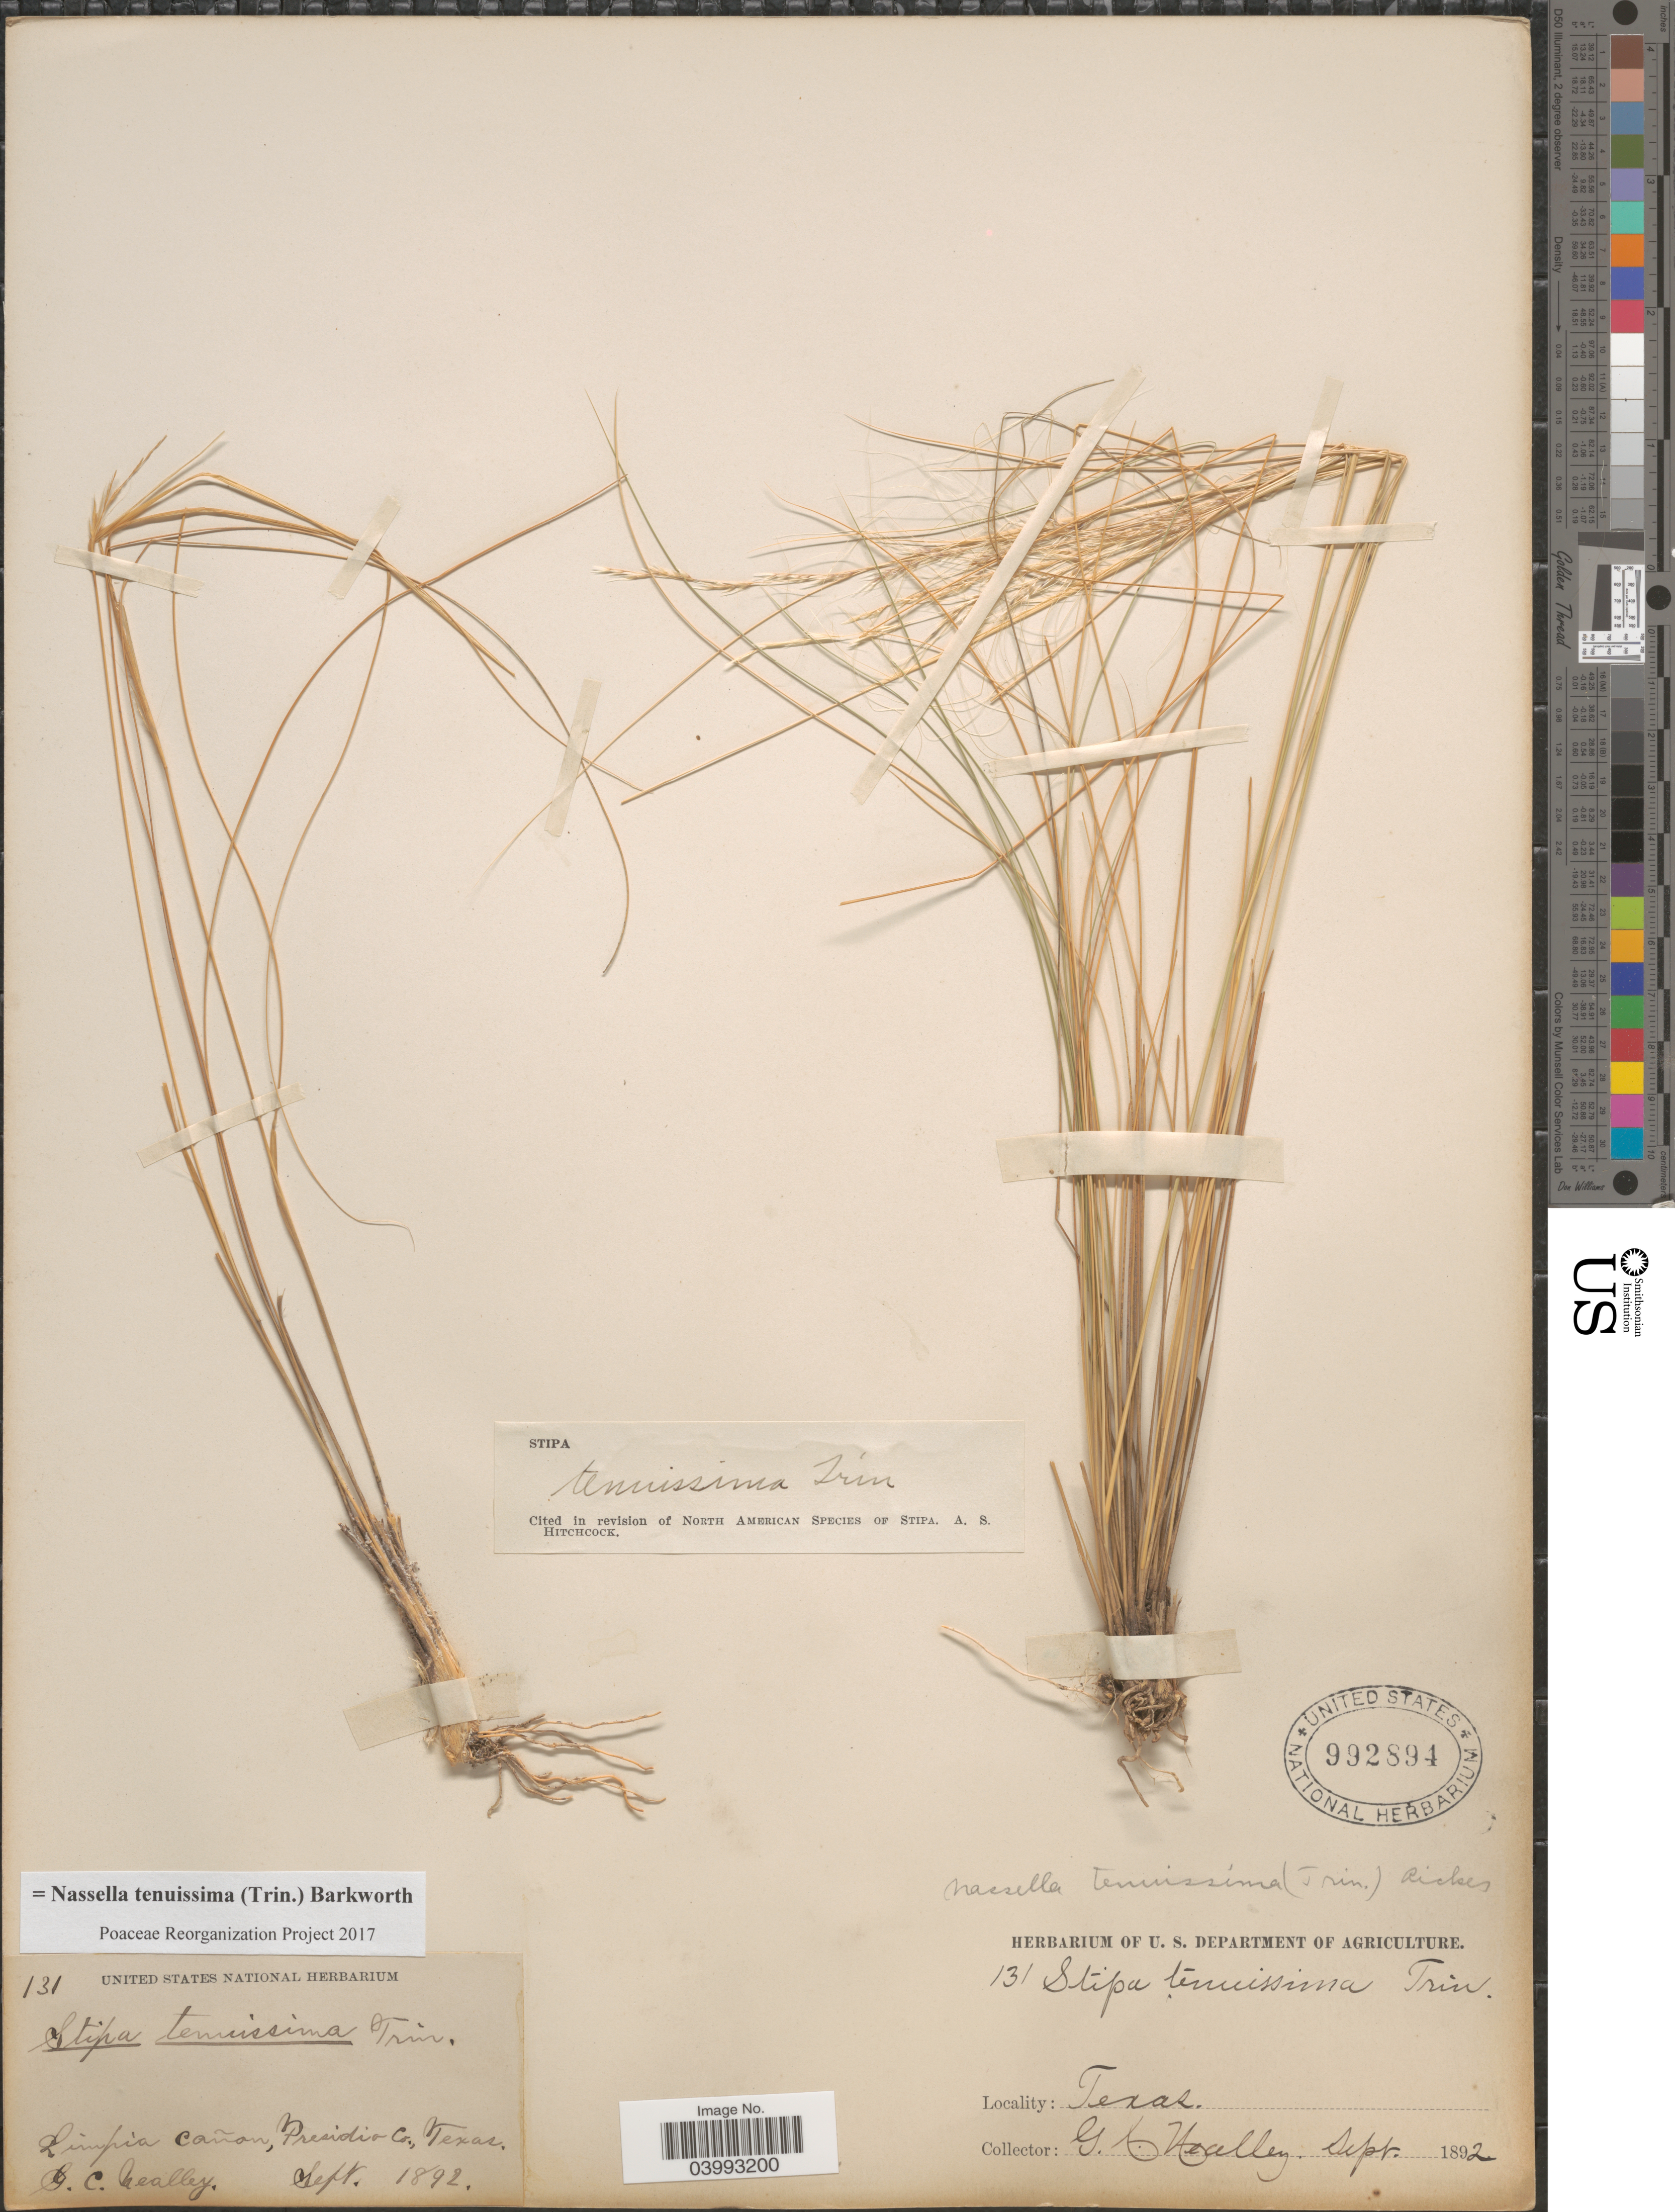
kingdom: Plantae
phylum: Tracheophyta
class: Liliopsida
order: Poales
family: Poaceae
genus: Nassella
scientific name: Nassella tenuissima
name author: (Trin.) Barkworth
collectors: G. C. Nealley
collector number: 131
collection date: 1892-09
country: United States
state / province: Texas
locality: Limpia Cañon, Presidio Co.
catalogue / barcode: US 992894